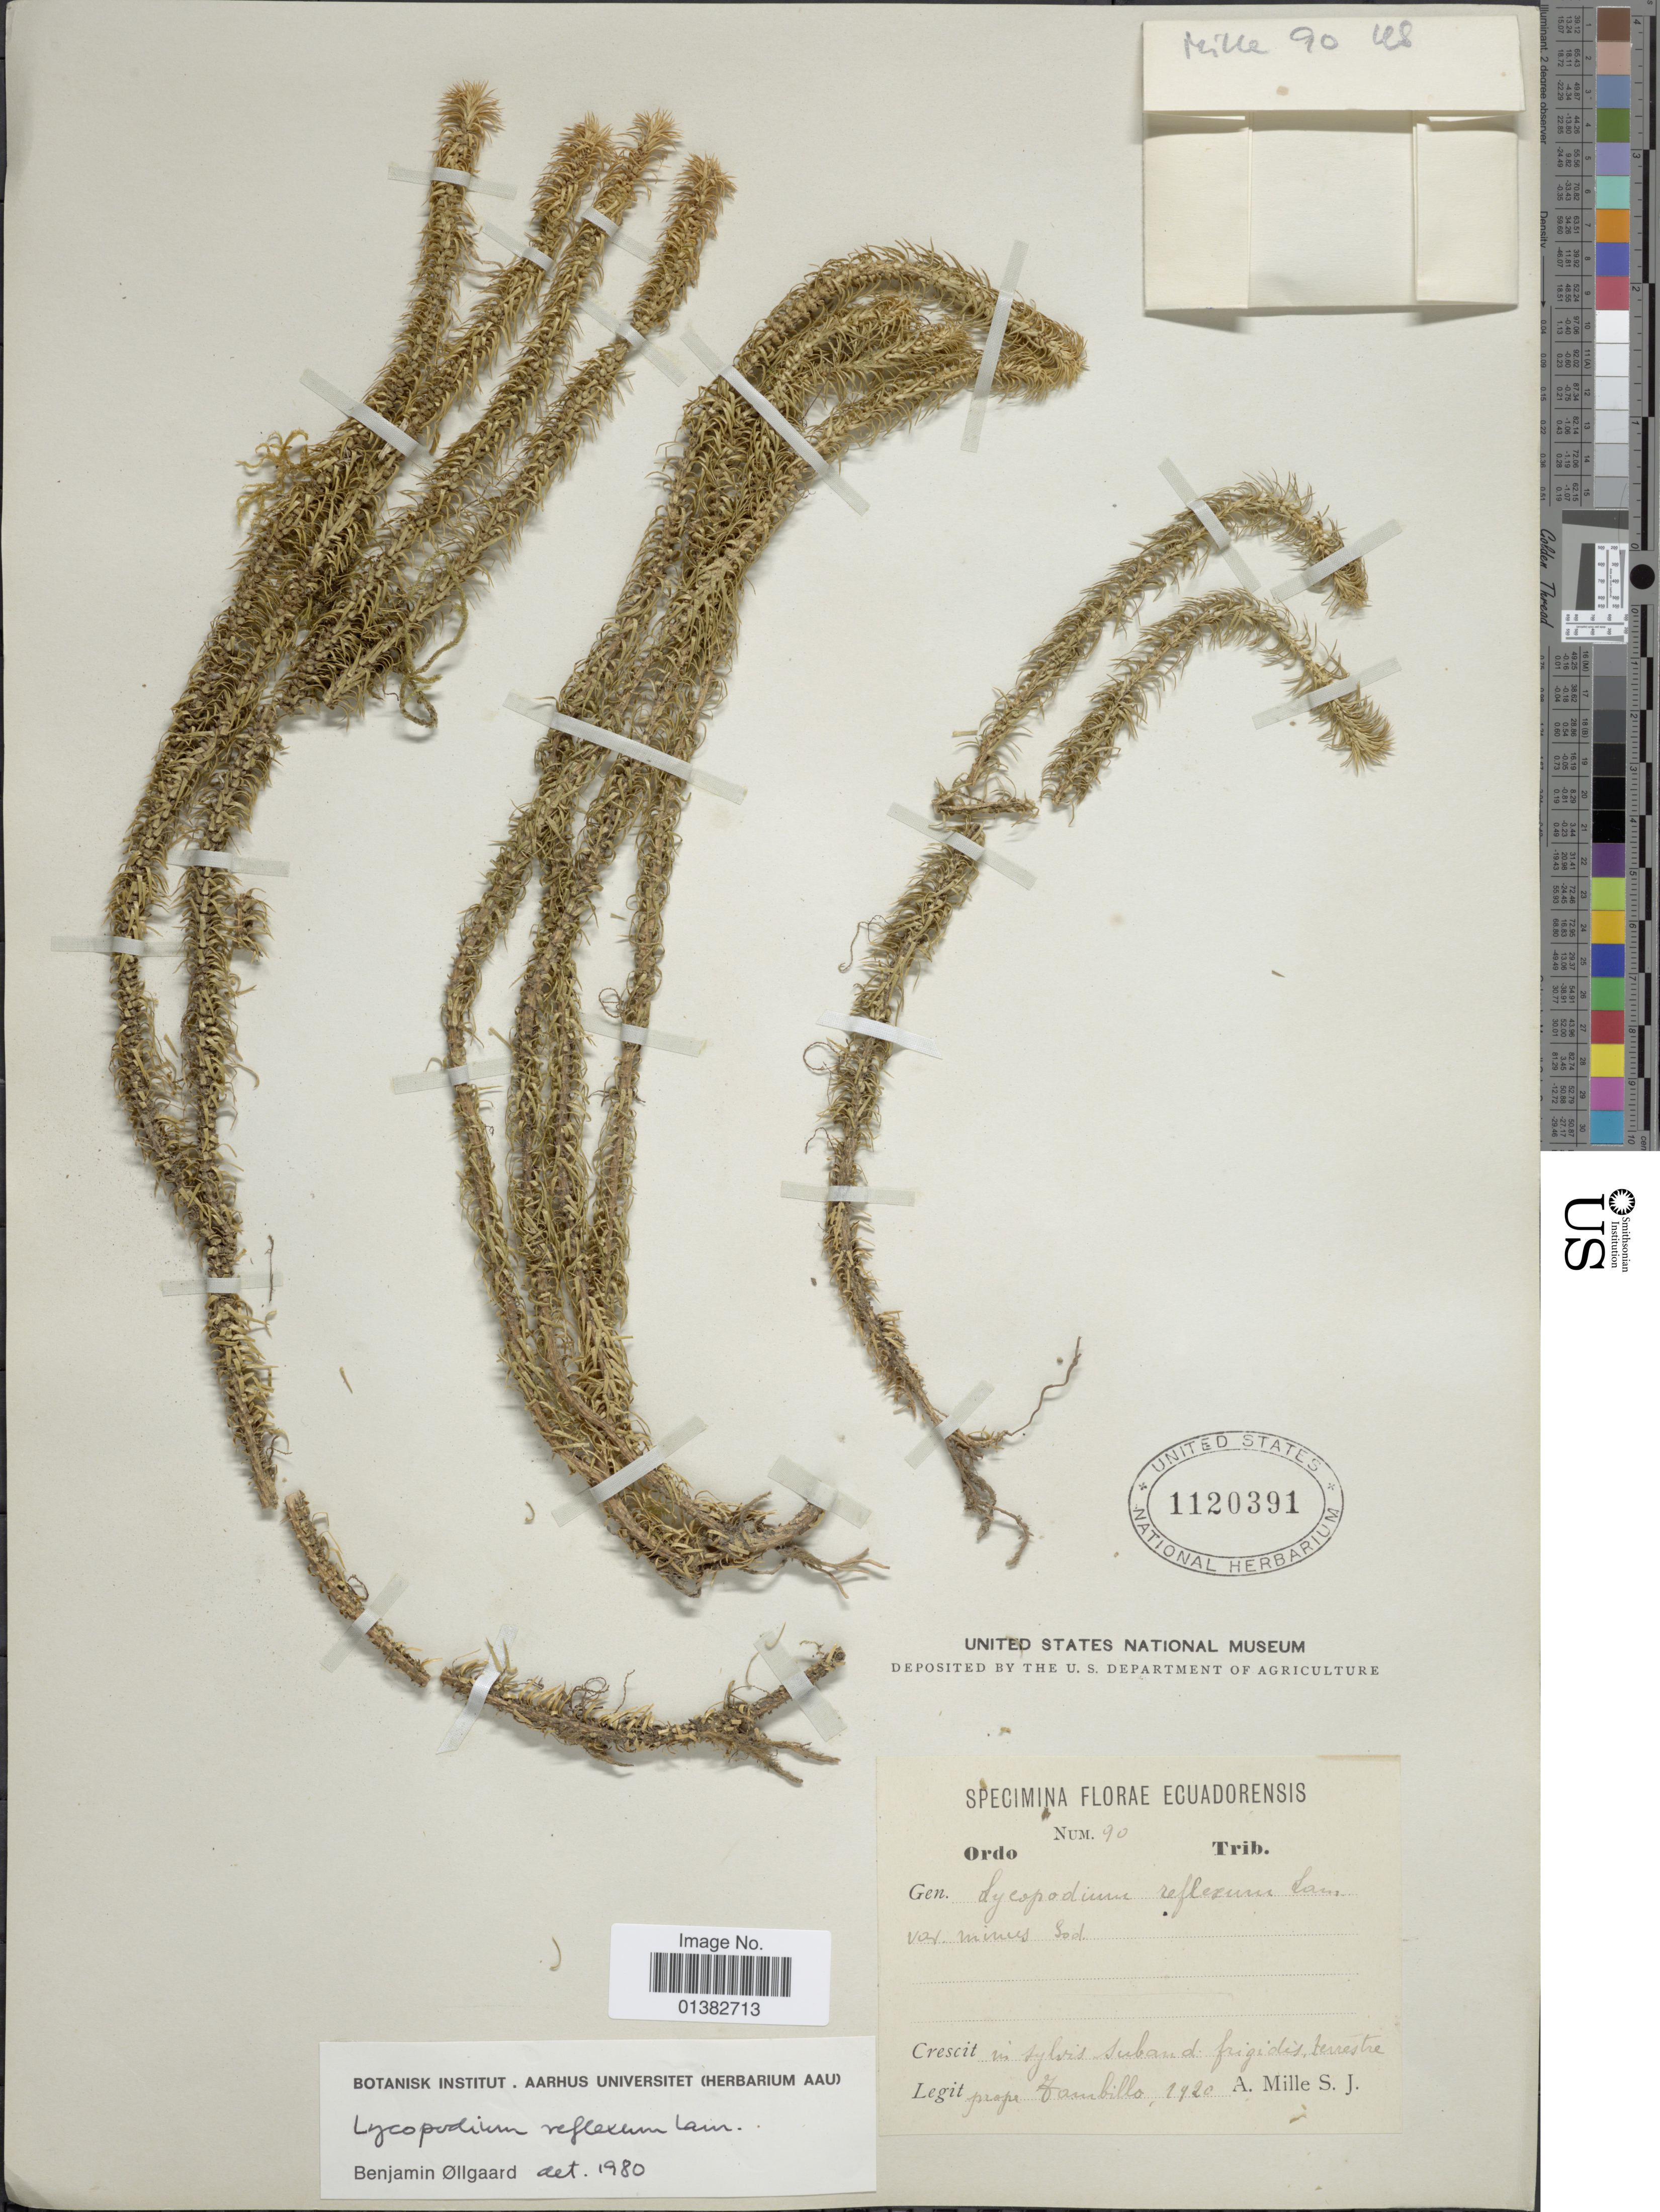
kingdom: Plantae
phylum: Tracheophyta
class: Lycopodiopsida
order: Lycopodiales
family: Lycopodiaceae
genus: Phlegmariurus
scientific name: Phlegmariurus reflexus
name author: (Lam.) B. Øllg.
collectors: A. Mille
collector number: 90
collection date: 1920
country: Ecuador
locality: In sylvis suband. frigidis terrestre. prope Tambillo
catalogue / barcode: US 1120391